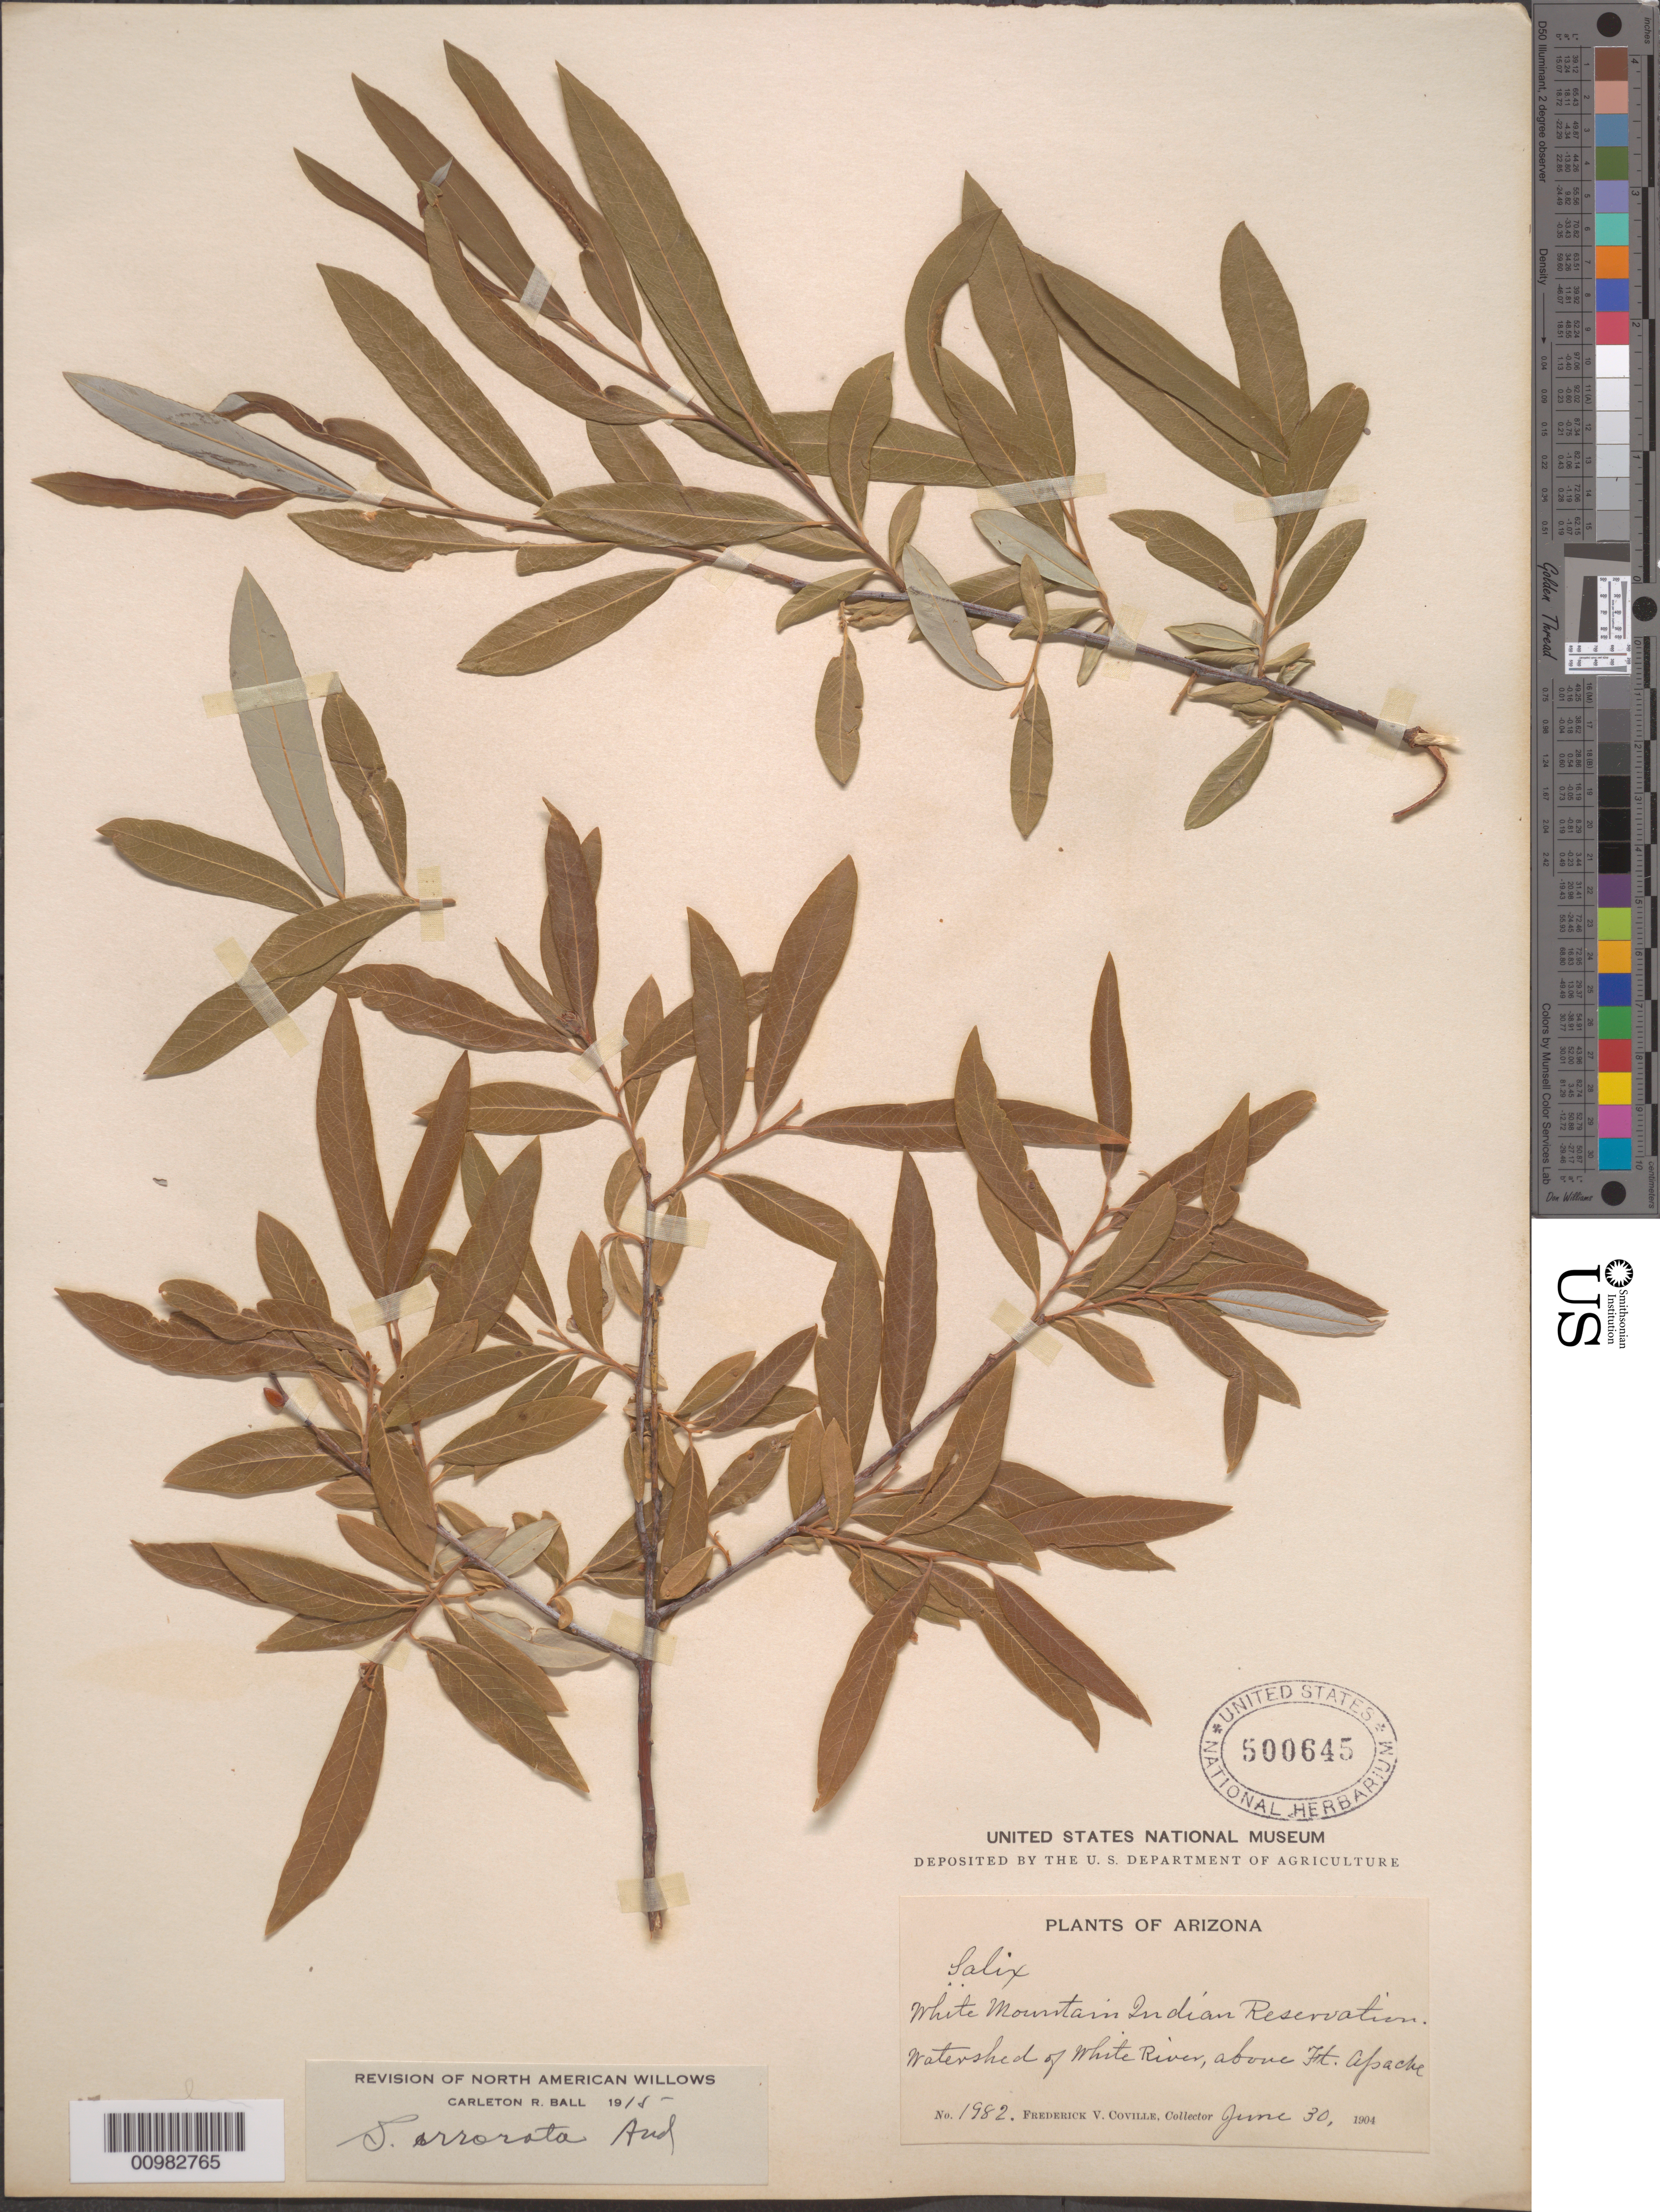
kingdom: Plantae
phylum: Tracheophyta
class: Magnoliopsida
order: Malpighiales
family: Salicaceae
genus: Salix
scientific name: Salix irrorata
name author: Andersson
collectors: F. V. Coville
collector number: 1982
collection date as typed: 30 Jun 1904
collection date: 1904-06-30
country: United States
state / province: Arizona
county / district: Apache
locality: White Mountain Indian Reservation, watershed of White River, above Fort Apache.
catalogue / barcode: US 500645